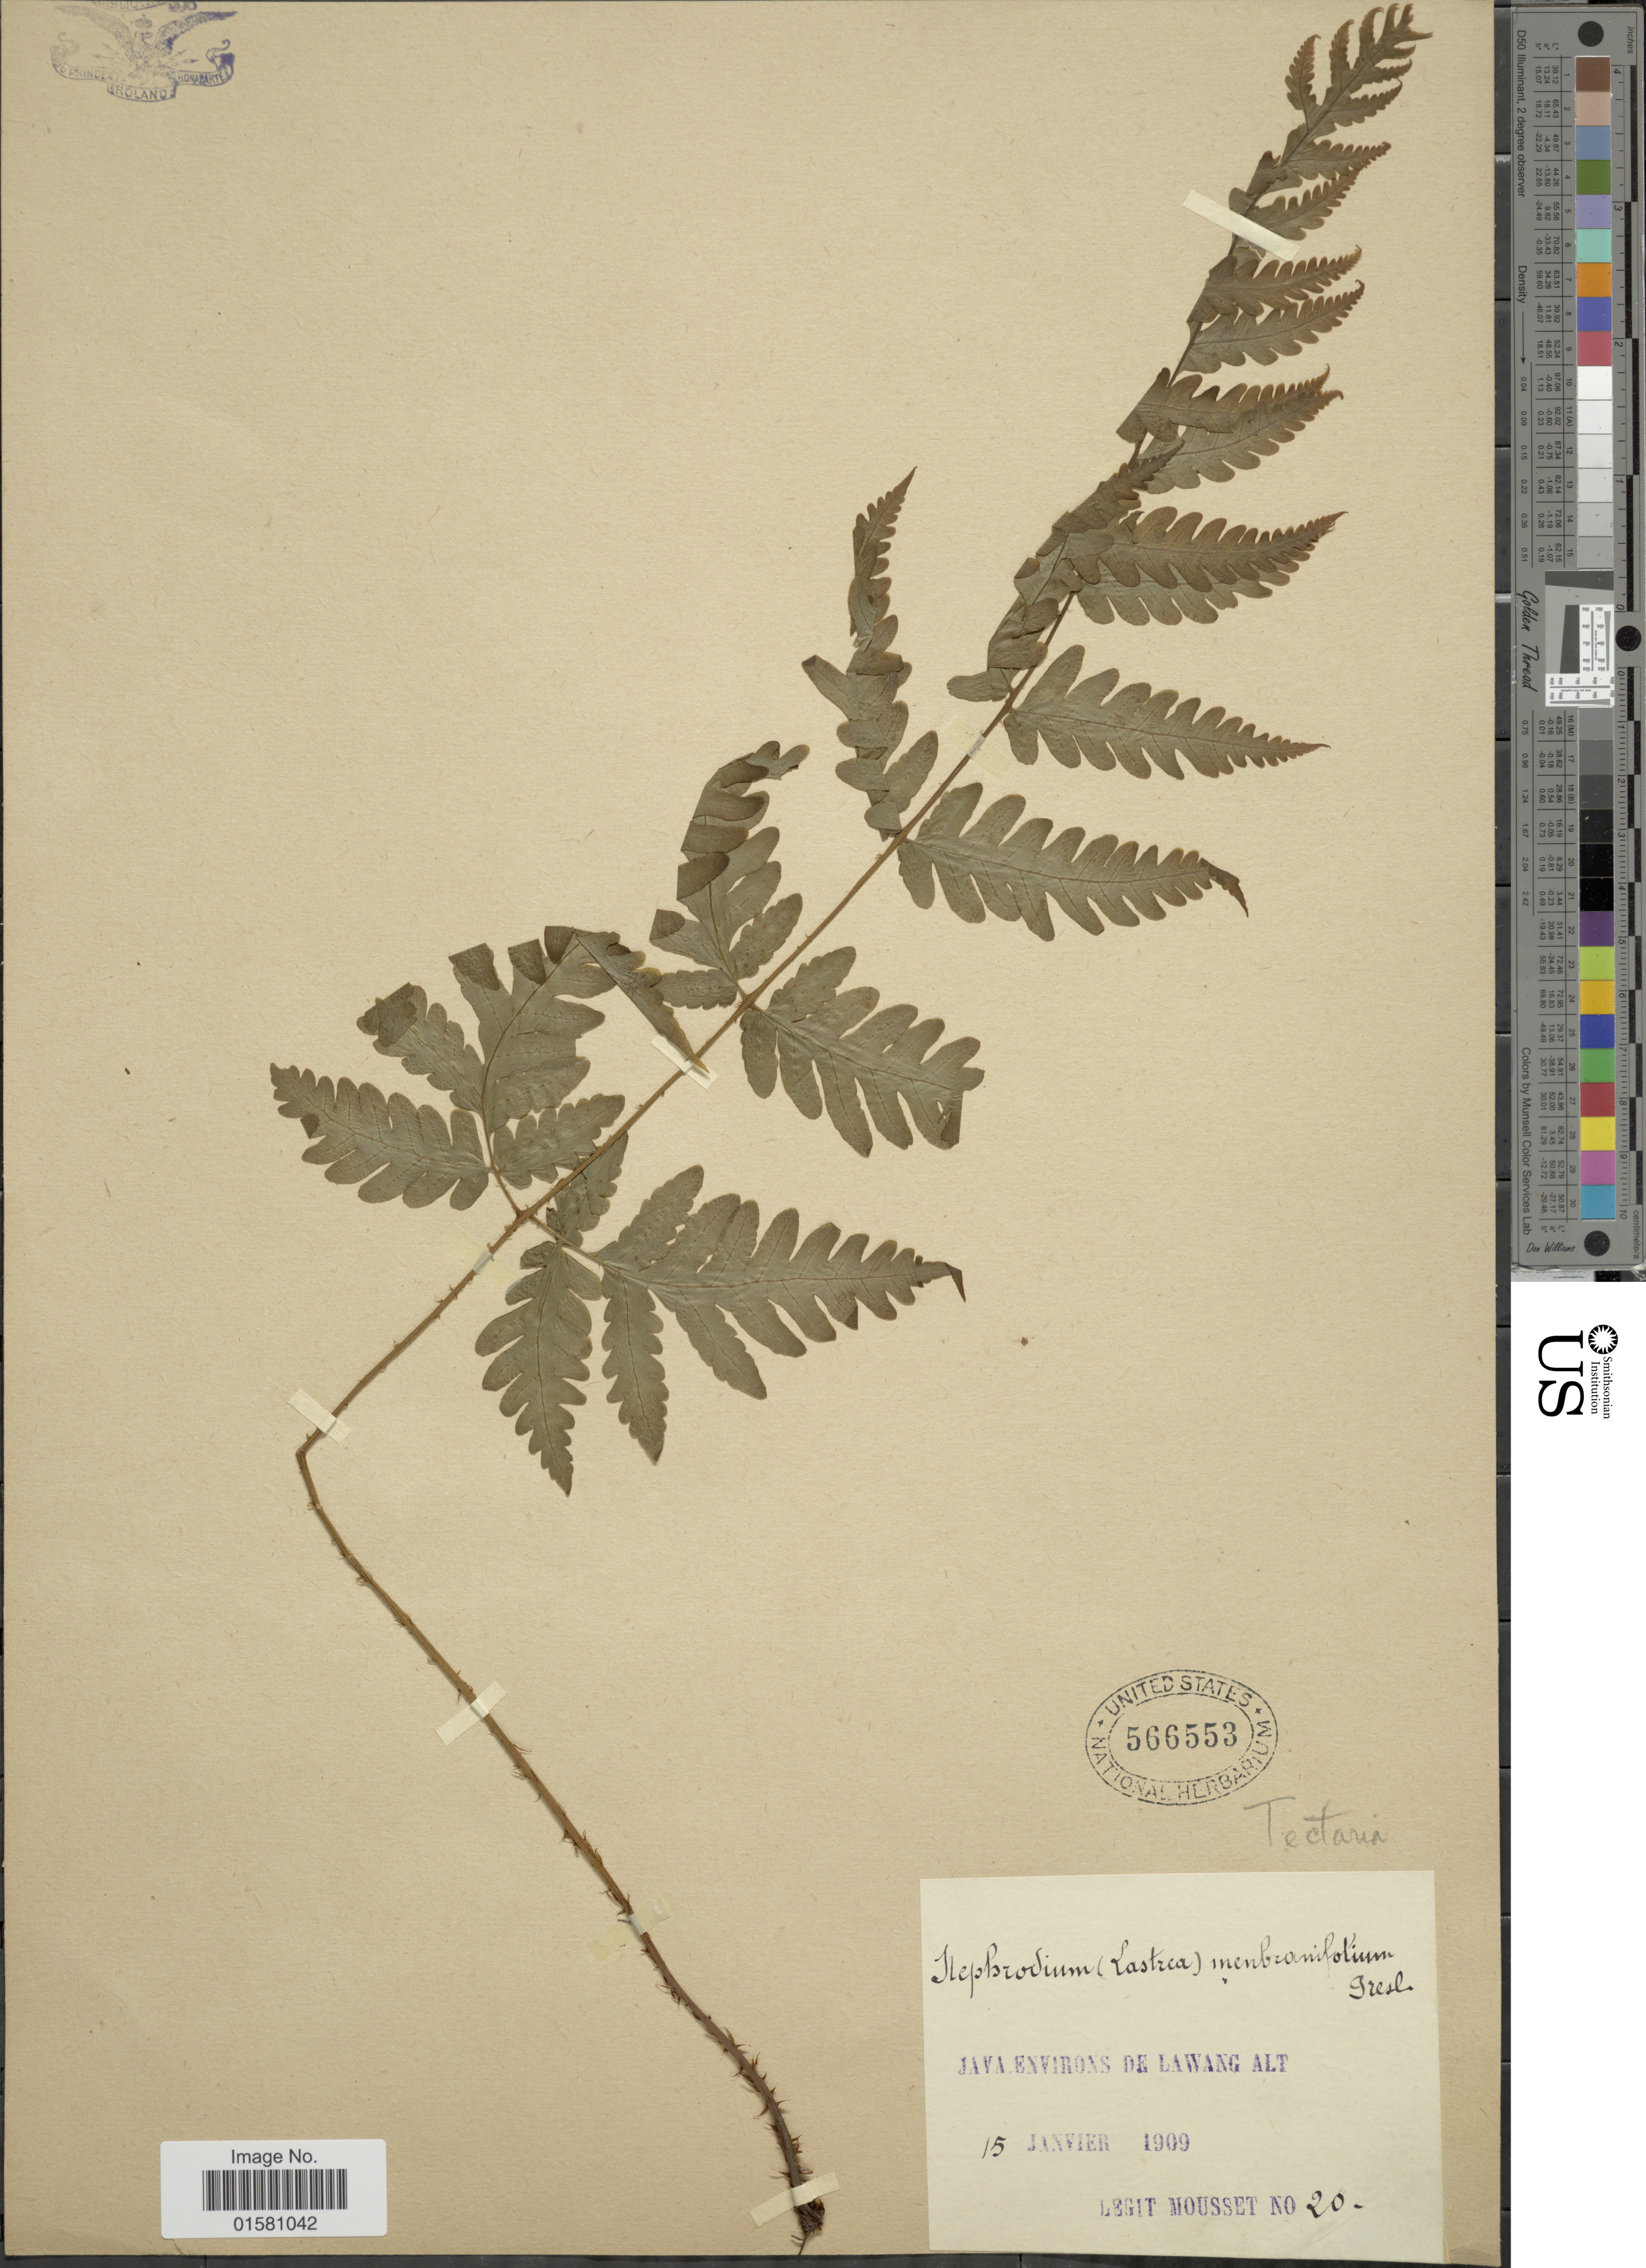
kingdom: Plantae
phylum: Tracheophyta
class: Polypodiopsida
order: Polypodiales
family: Tectariaceae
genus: Tectaria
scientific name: Tectaria dissecta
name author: (G. Forst.) Lellinger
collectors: Mousset, --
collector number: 20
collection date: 1909-01-15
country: Indonesia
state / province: Java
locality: Java. Environs de Lawang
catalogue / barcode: US 566553